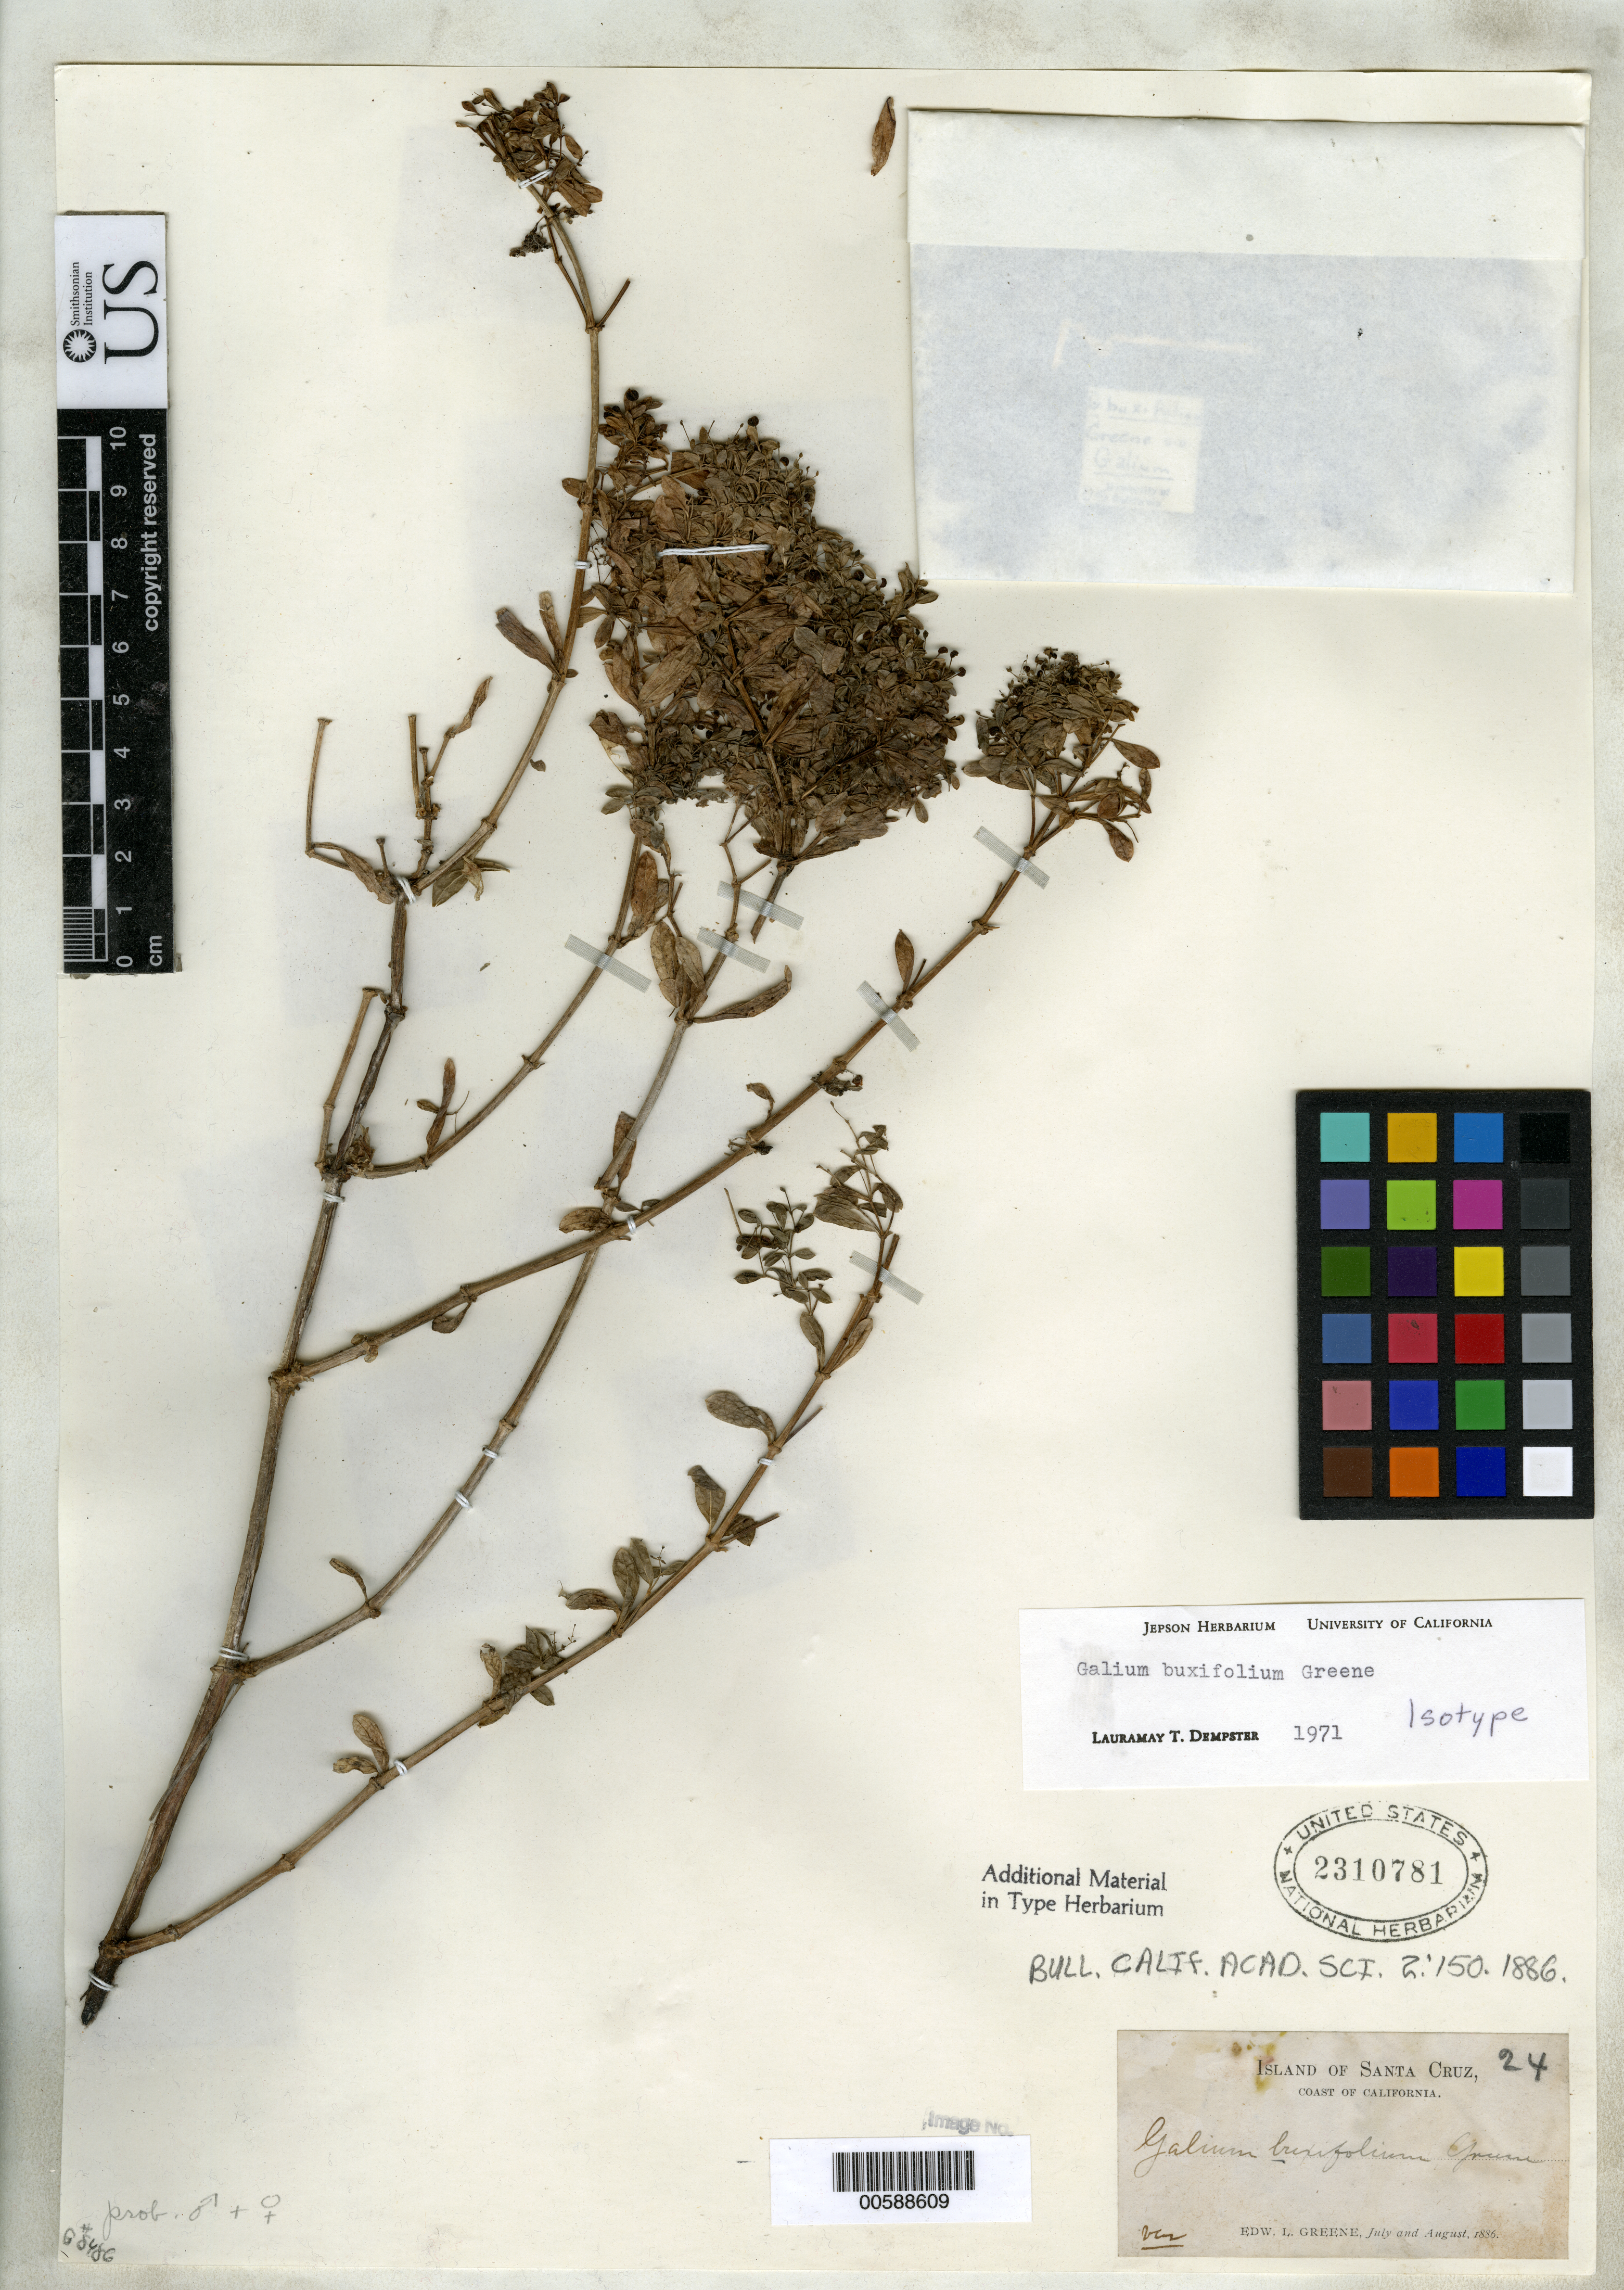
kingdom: Plantae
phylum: Tracheophyta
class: Magnoliopsida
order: Gentianales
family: Rubiaceae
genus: Galium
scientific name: Galium buxifolium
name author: Greene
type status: Isosyntype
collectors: E. L. Greene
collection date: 1886-07,1886-08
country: United States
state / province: California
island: Santa Cruz Island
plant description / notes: Annotated by L.T. Dempster (1971) as "isotype" but protologue cites 2 collections (syntypes): "On rocky shelves in a deep ravine near the sea, Island of Santa Cruz; also a single plant in a similar locality on San Miguel."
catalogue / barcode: US 2310781